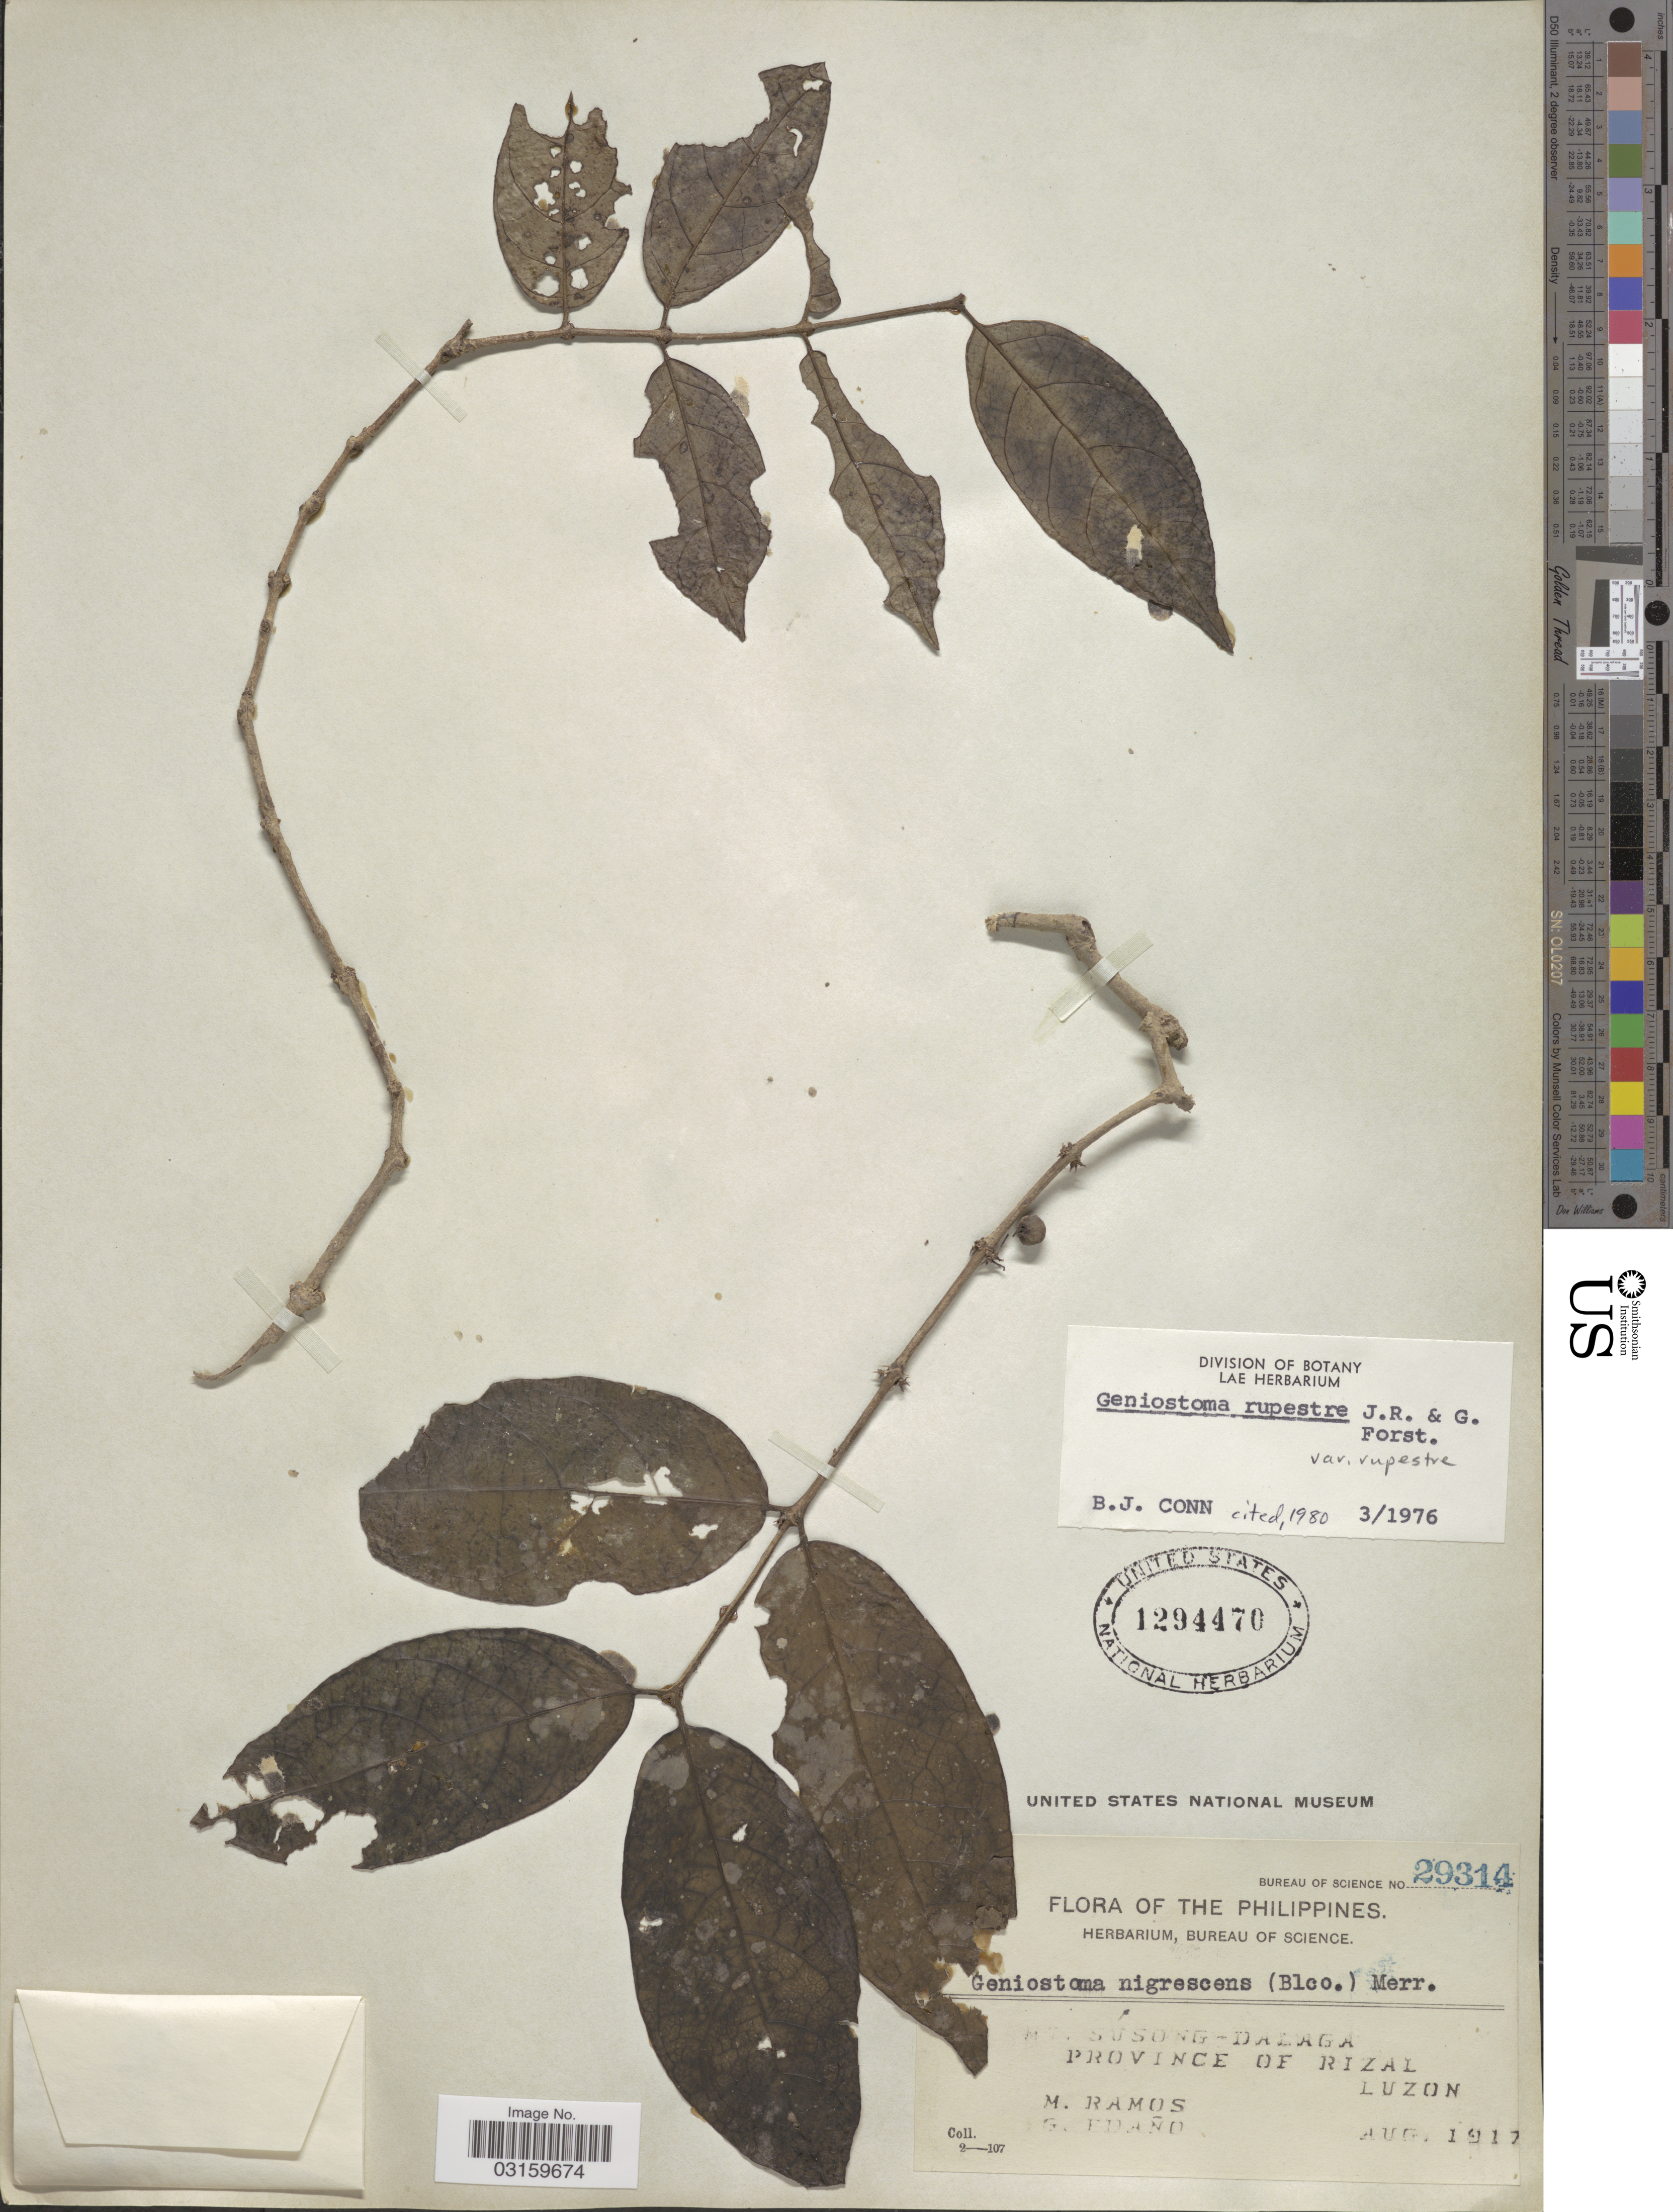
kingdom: Plantae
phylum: Tracheophyta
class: Magnoliopsida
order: Gentianales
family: Loganiaceae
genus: Geniostoma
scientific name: Geniostoma rupestre var. rupestre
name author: J.R. Forst. & G. Forst.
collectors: M. Ramos & G. Edaño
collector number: Bureau of Science 29314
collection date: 1912-08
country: Philippines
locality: Mt. Susong-Dalaga, Province of Rizal, Luzon.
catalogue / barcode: US 1294470